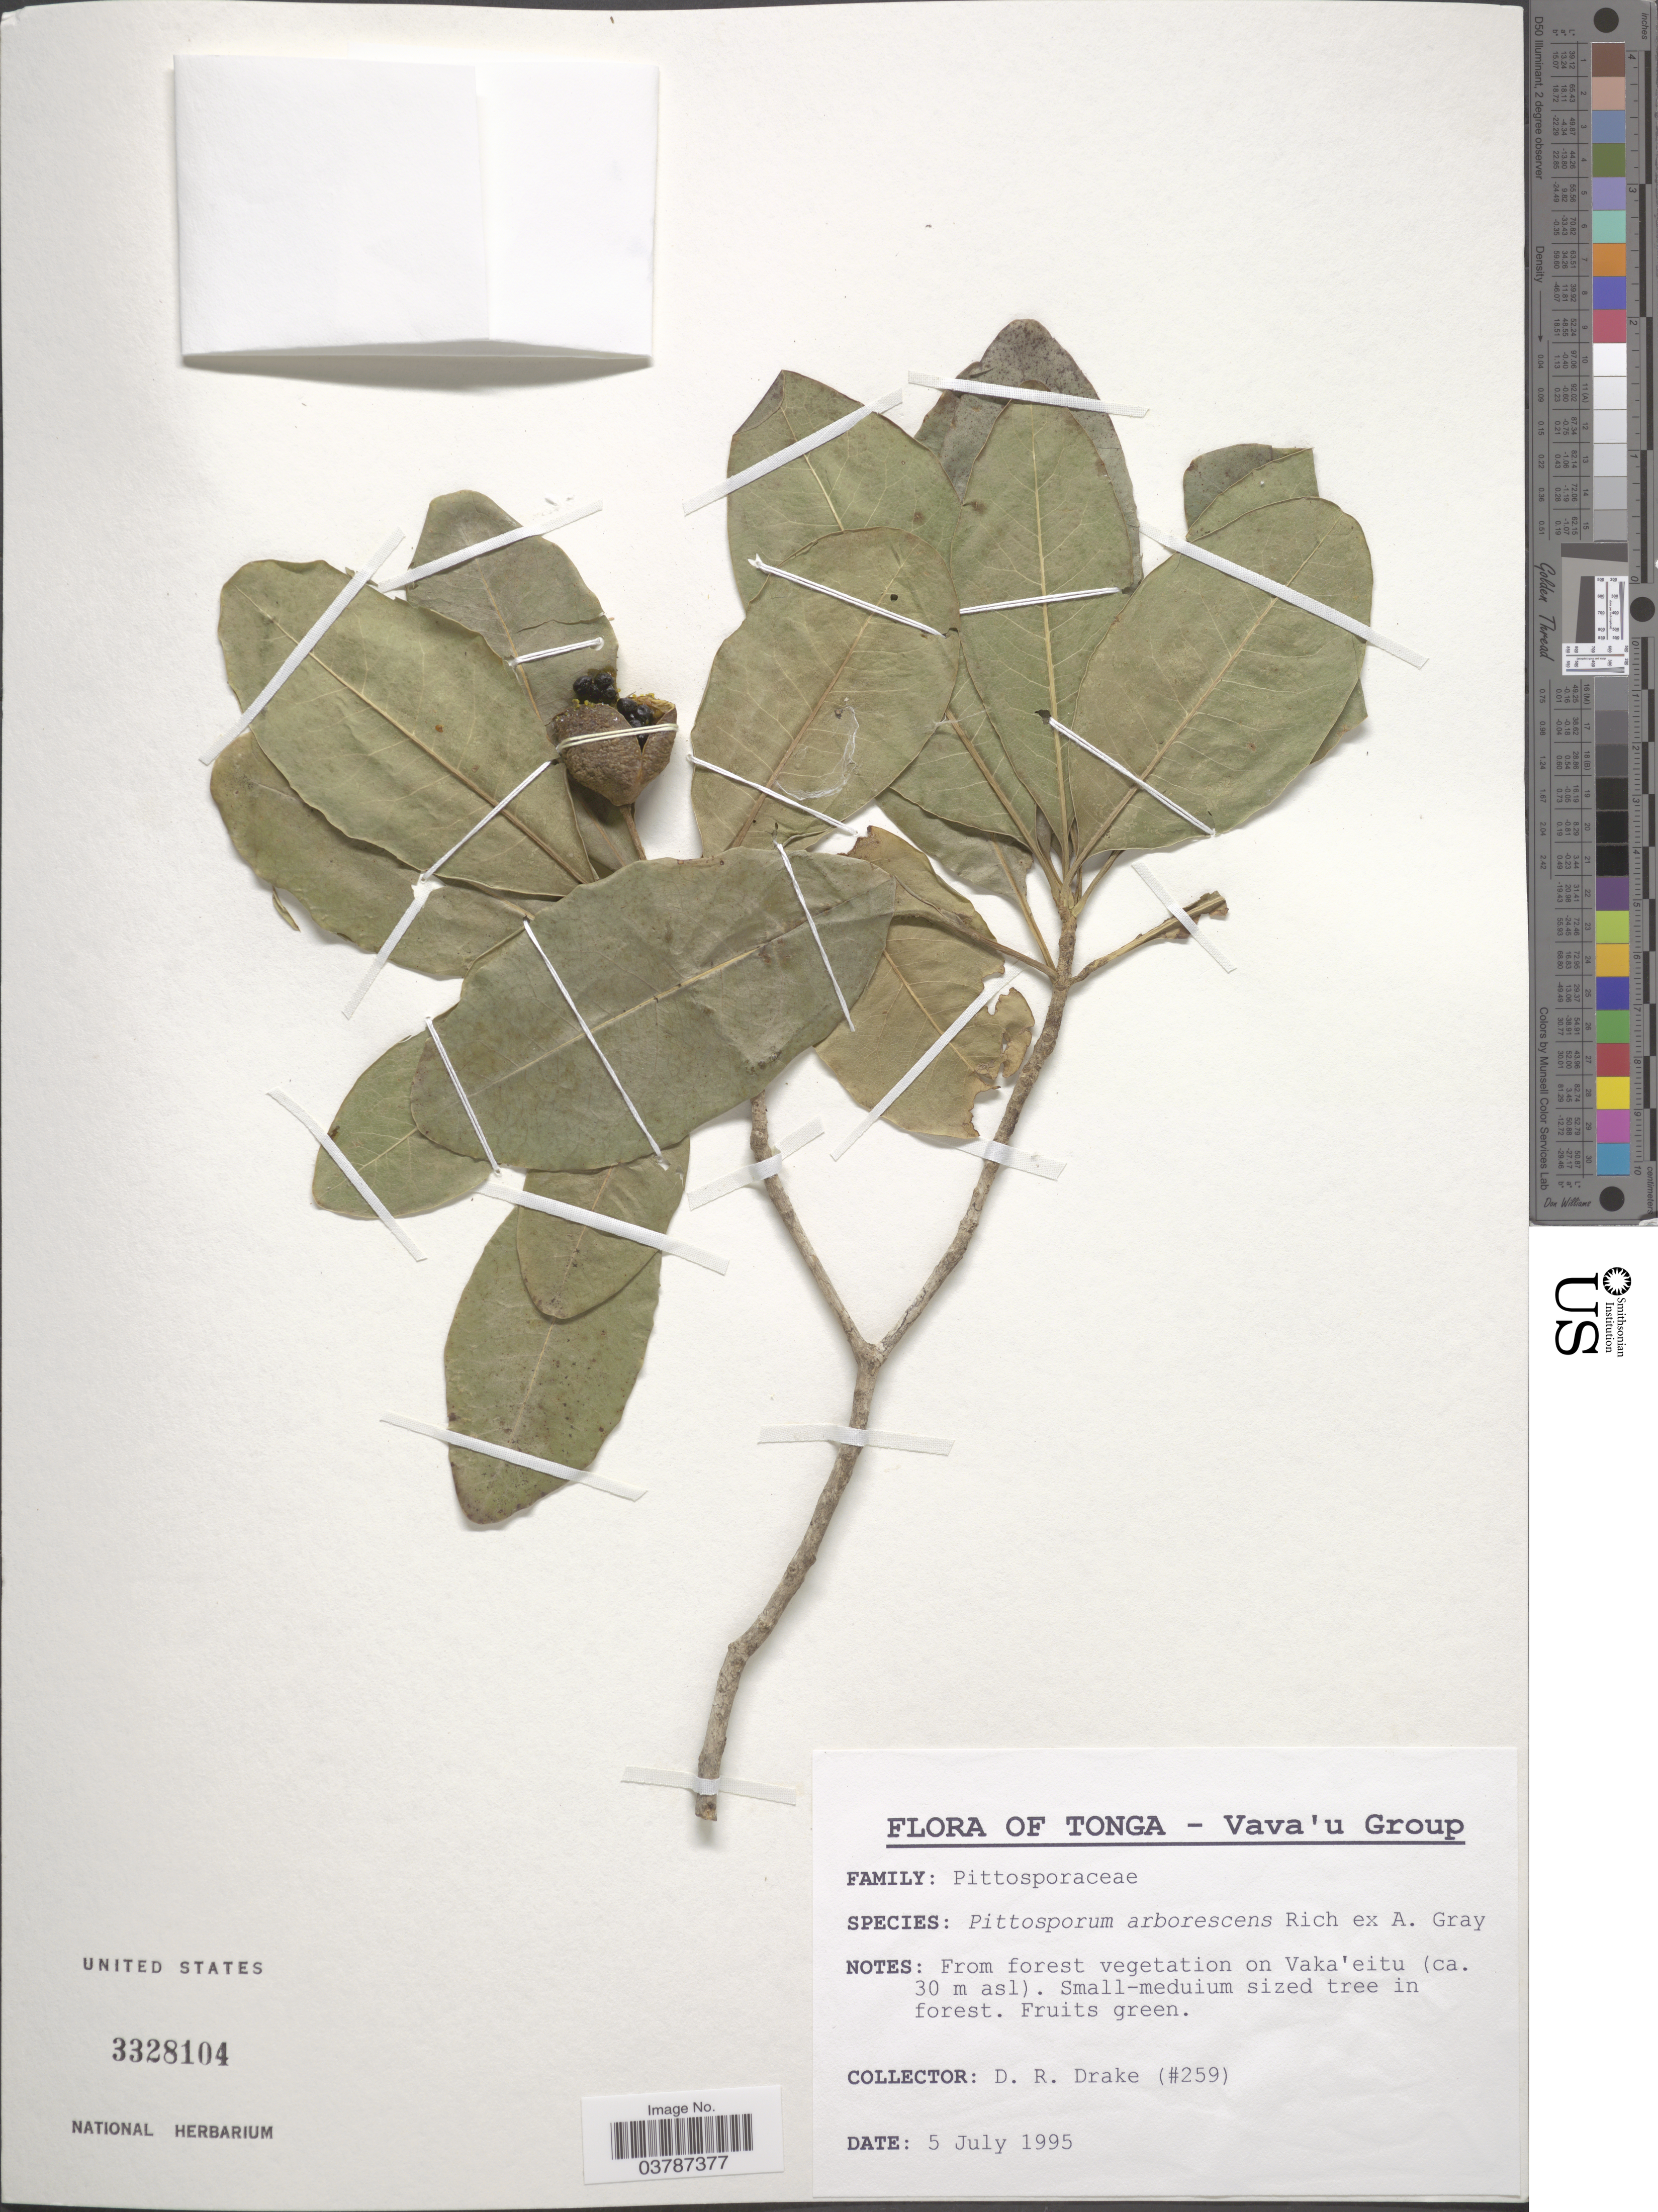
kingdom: Plantae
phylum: Tracheophyta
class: Magnoliopsida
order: Apiales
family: Pittosporaceae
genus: Pittosporum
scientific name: Pittosporum arborescens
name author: Rich. ex A. Gray in Wilkes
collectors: D.R. Drake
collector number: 259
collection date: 1995-07-05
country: Tonga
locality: Vava'u Group. On Vaka'eitu.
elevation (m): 30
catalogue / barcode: US 3328104